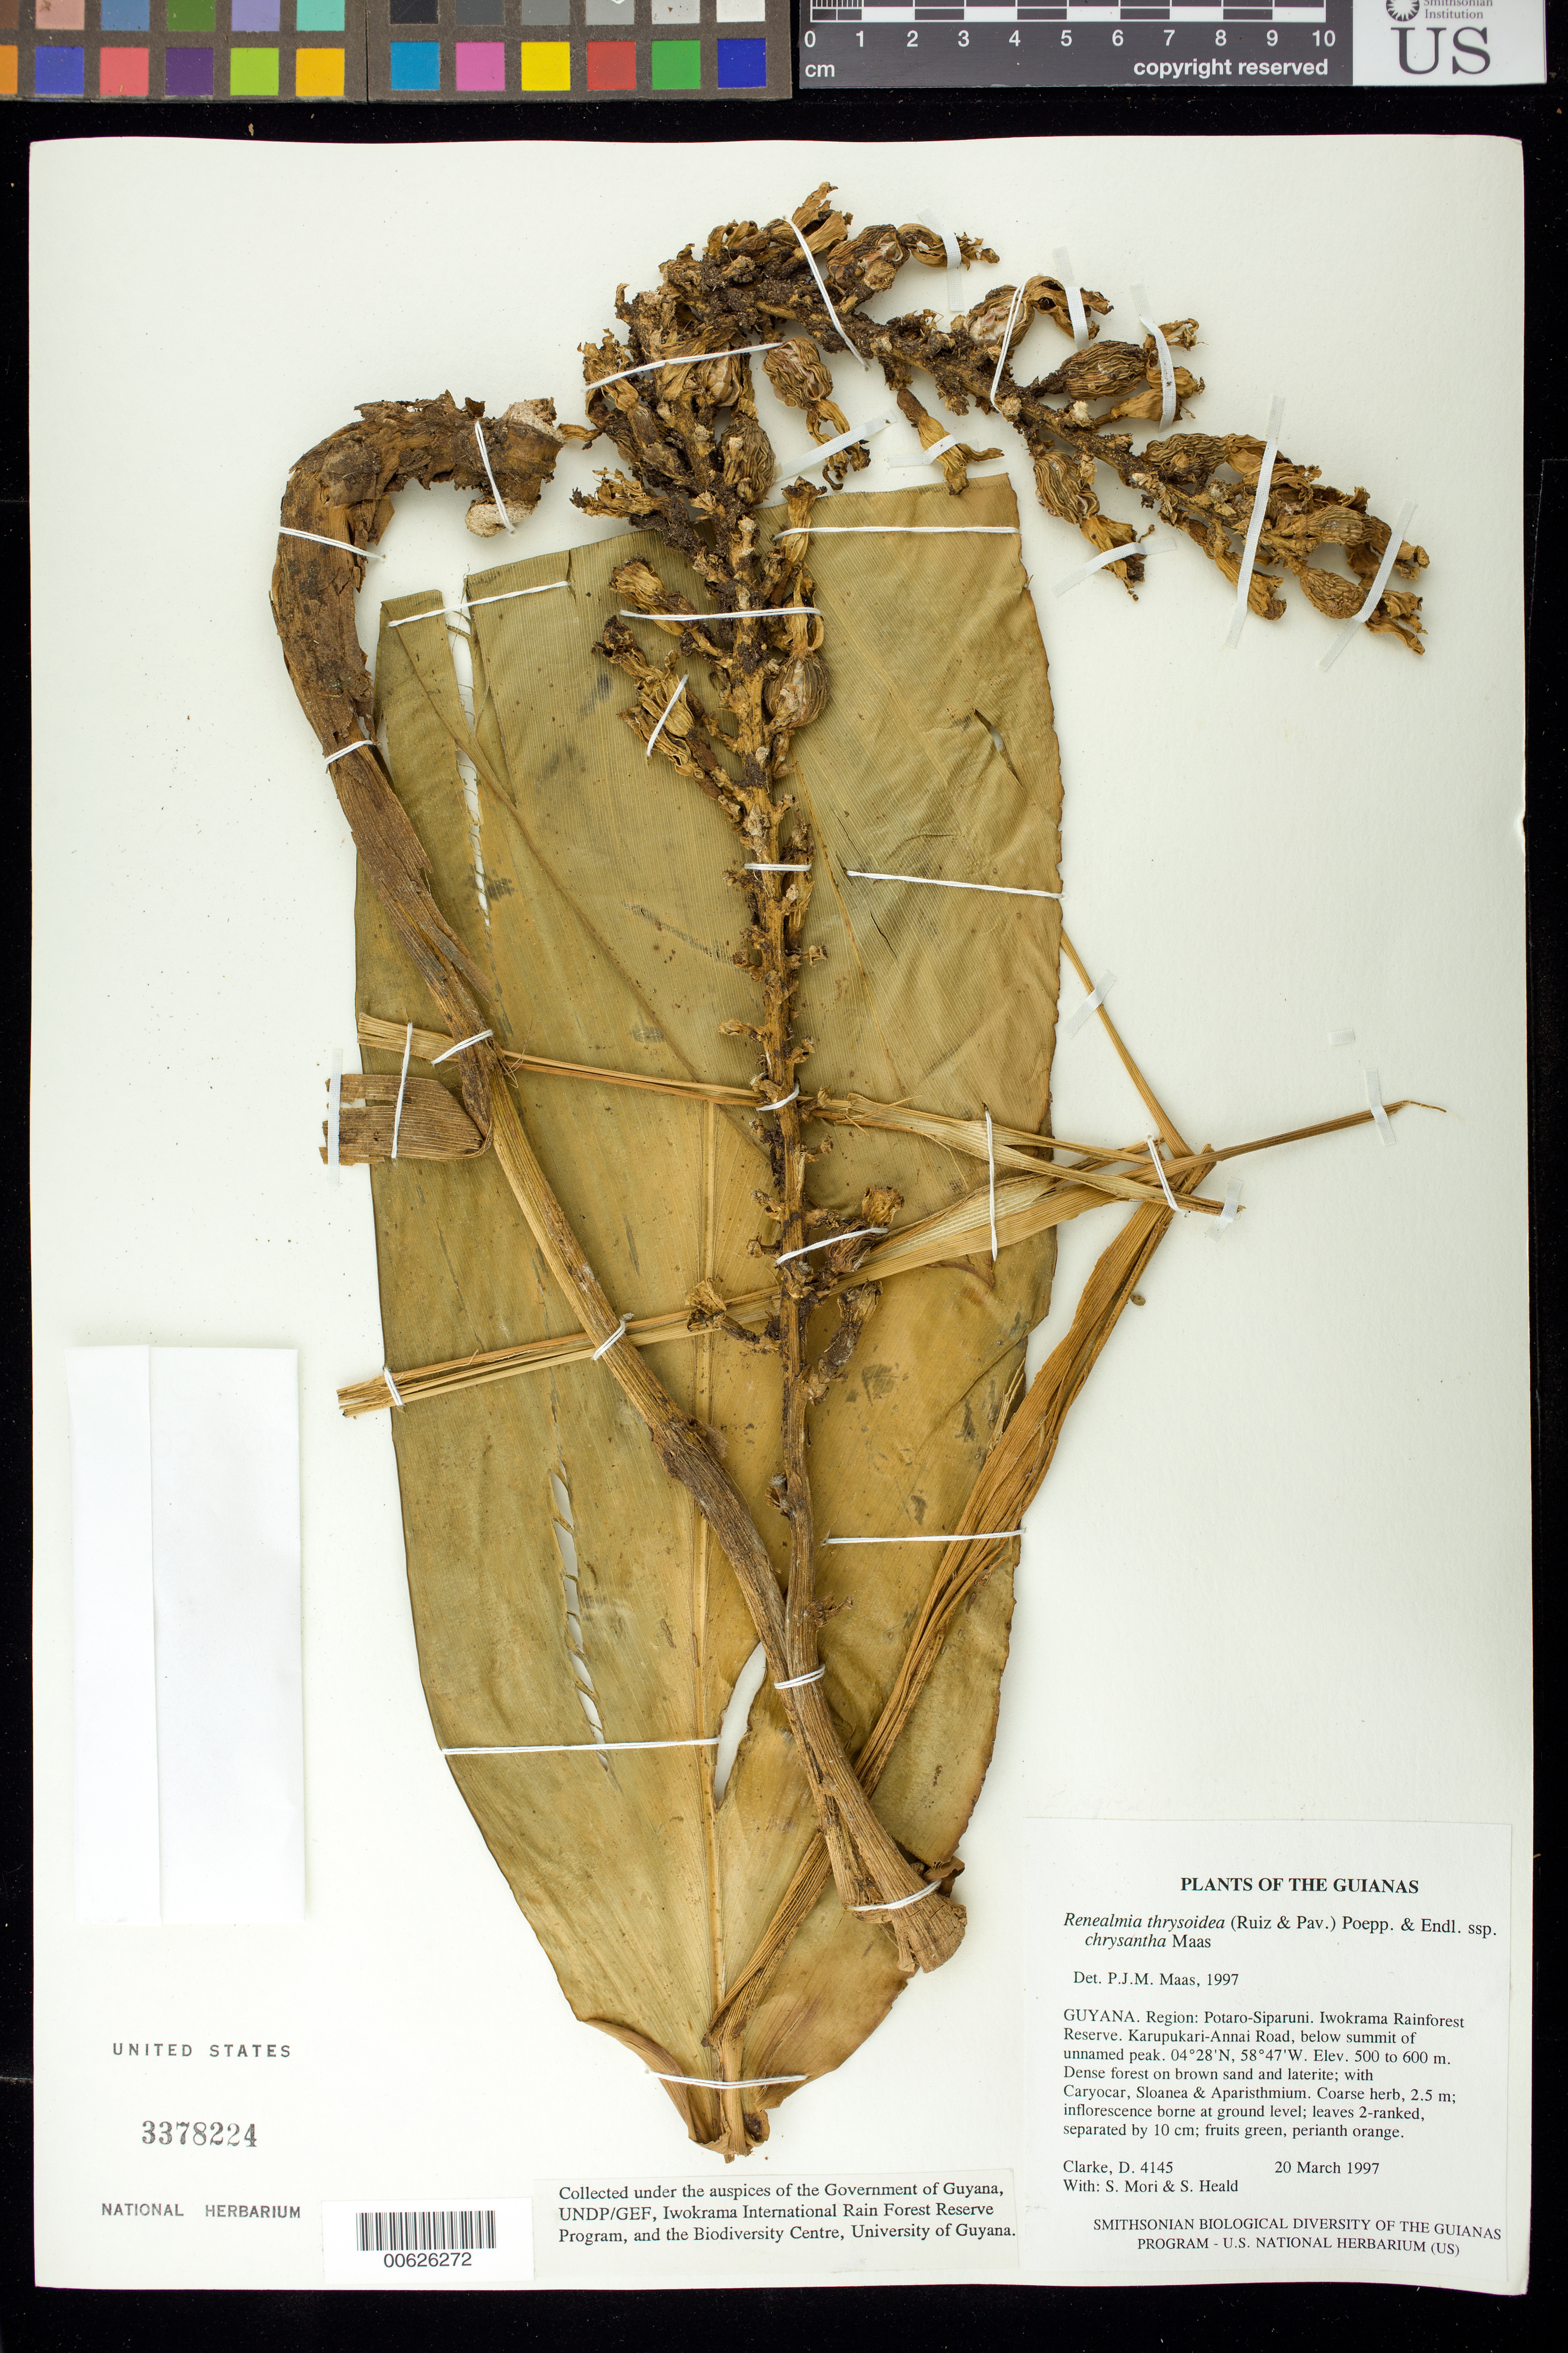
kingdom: Plantae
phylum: Tracheophyta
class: Liliopsida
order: Zingiberales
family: Zingiberaceae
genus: Renealmia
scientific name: Renealmia thyrsoidea subsp. chrysantha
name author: Maas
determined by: Maas, Paul J. M.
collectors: H. D. Clarke, S. Mori & S. Heald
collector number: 4145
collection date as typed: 20 March 1997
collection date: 1997-03-20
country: Guyana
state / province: Potaro-Siparuni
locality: Iwokrama Rainforest Reserve. Karupukari-Annai Road, below summit of unnamed peak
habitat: Dense forest on brown sand and laterite; with Caryocar, Sloanea & Aparisthmium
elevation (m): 500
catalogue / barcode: US 3378224